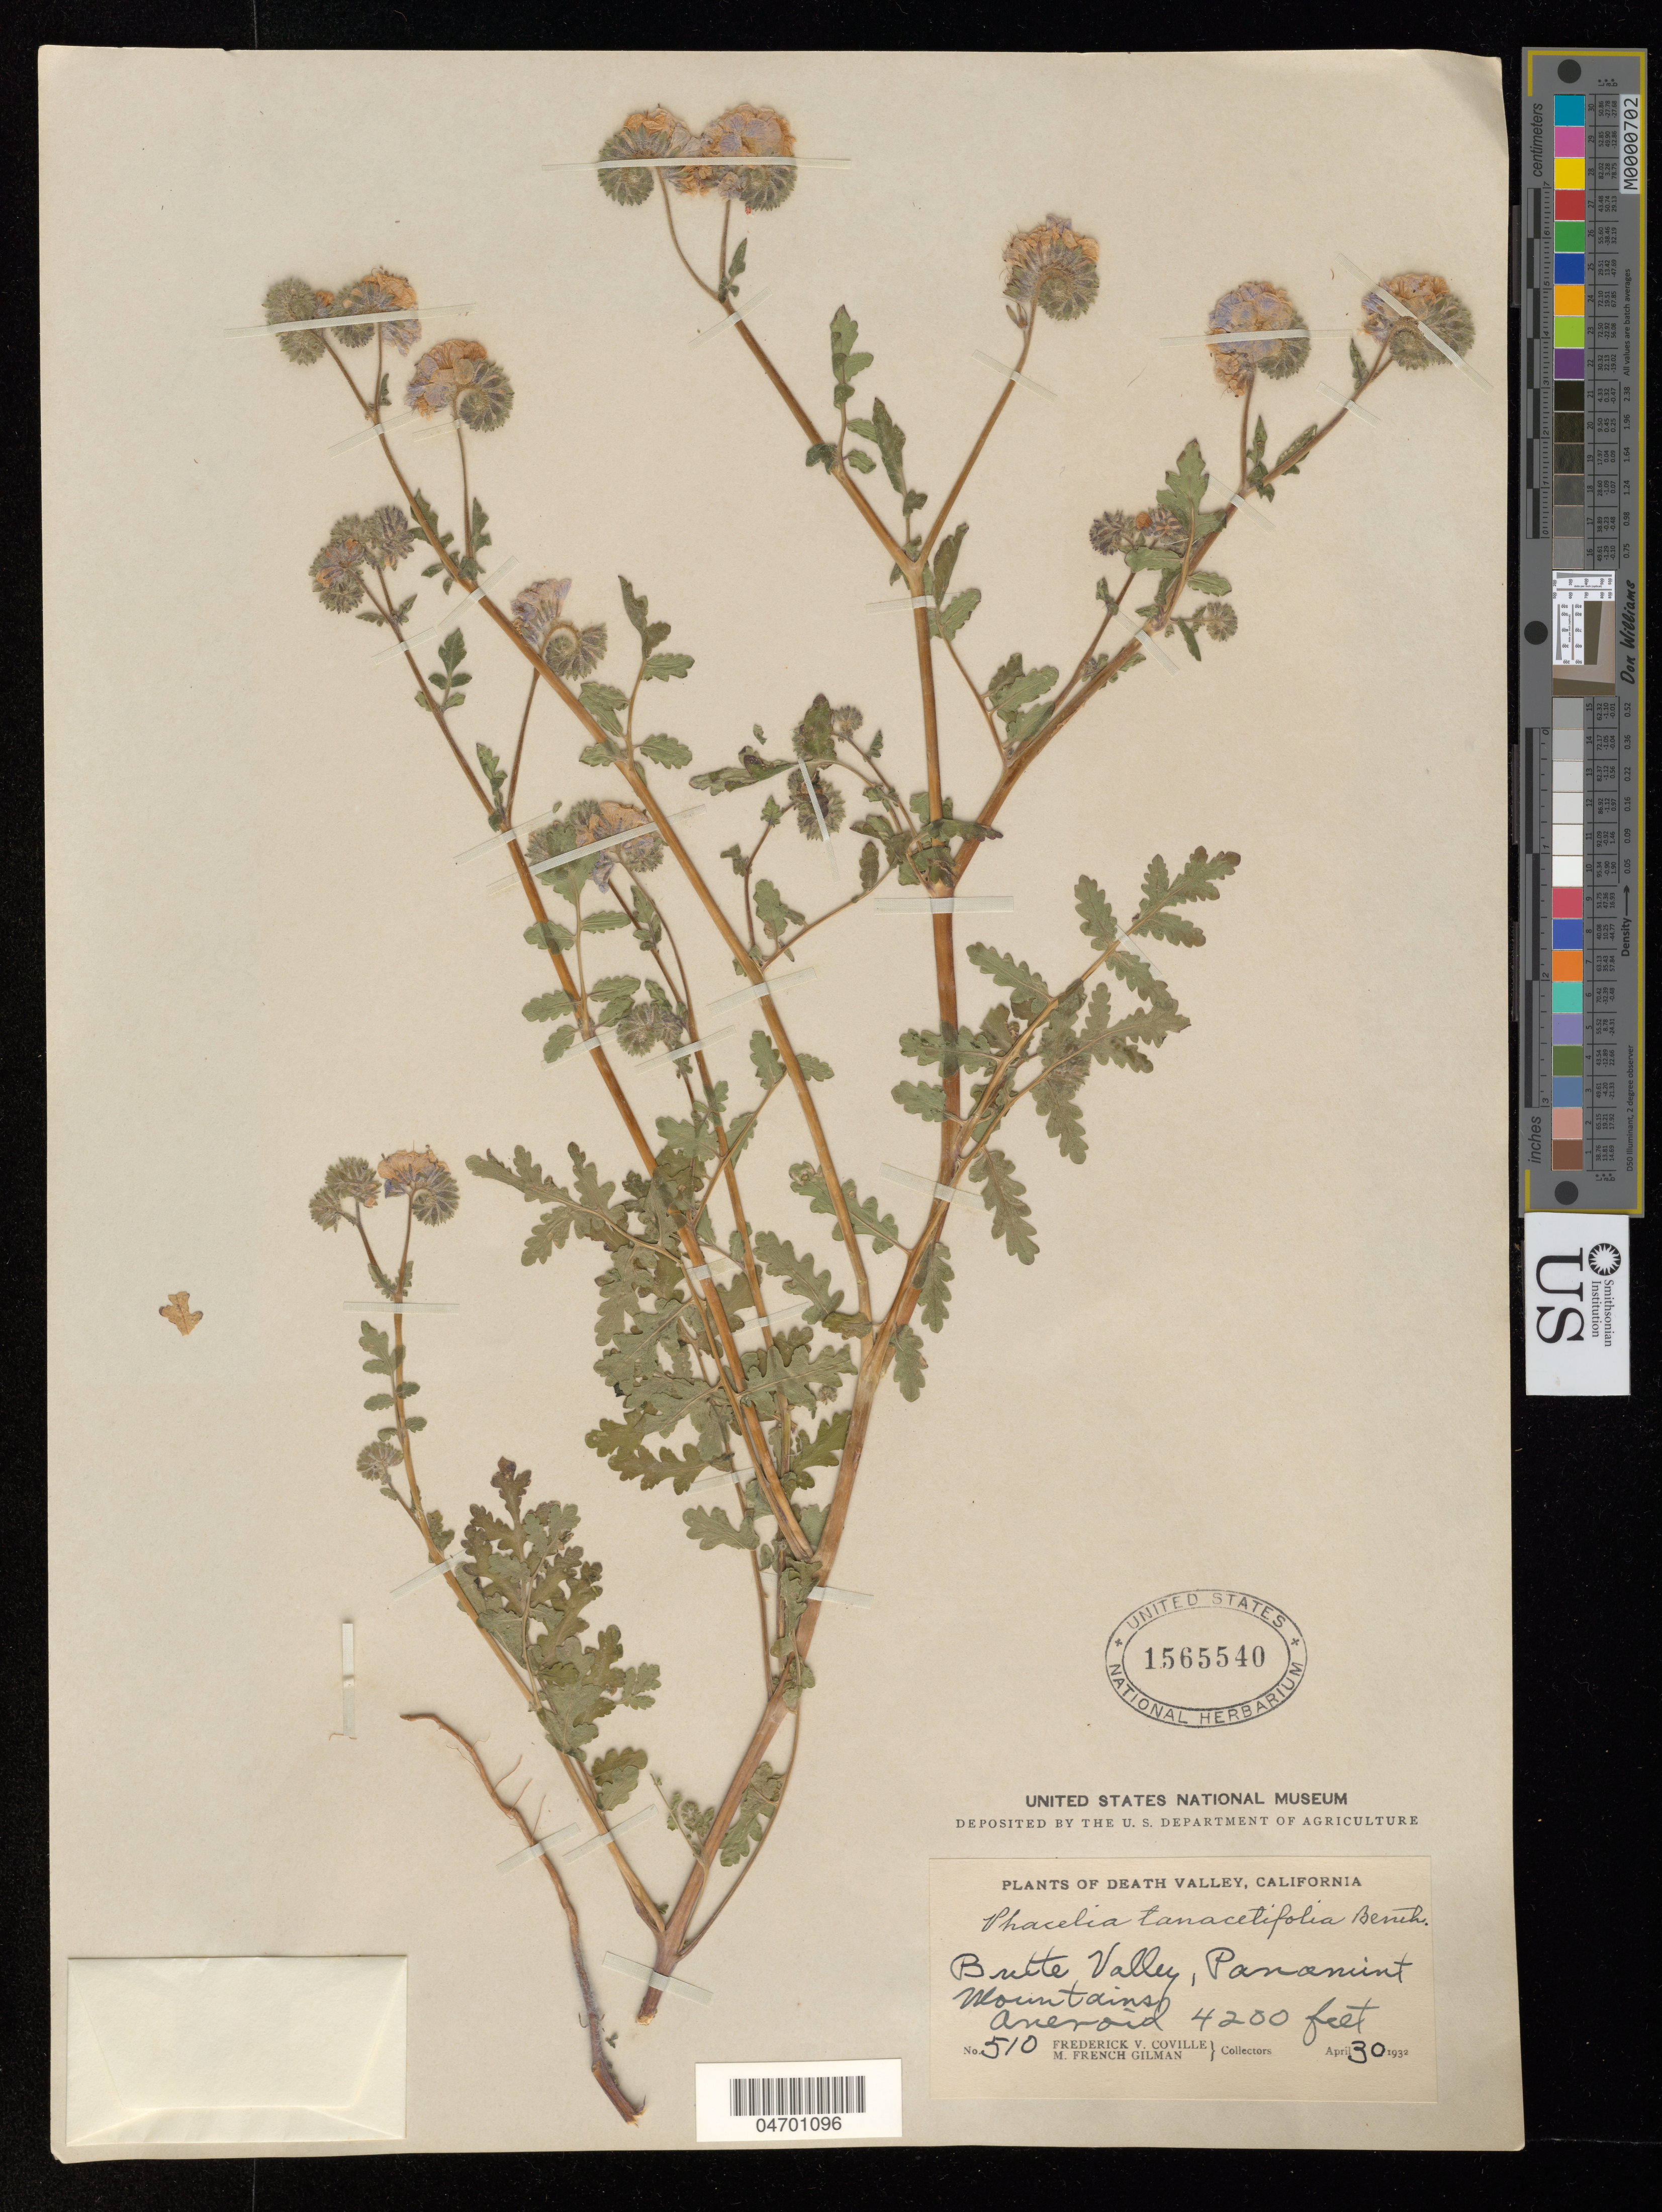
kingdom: Plantae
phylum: Tracheophyta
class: Magnoliopsida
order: Boraginales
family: Hydrophyllaceae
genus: Phacelia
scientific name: Phacelia tanacetifolia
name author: Benth.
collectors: F. V. Coville & M. F. Gilman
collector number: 510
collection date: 1932-04-30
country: United States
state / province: California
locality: Death Valley. Butte Valley, Panamint Mountains. Aneroid.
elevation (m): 1280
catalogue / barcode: US 1565540